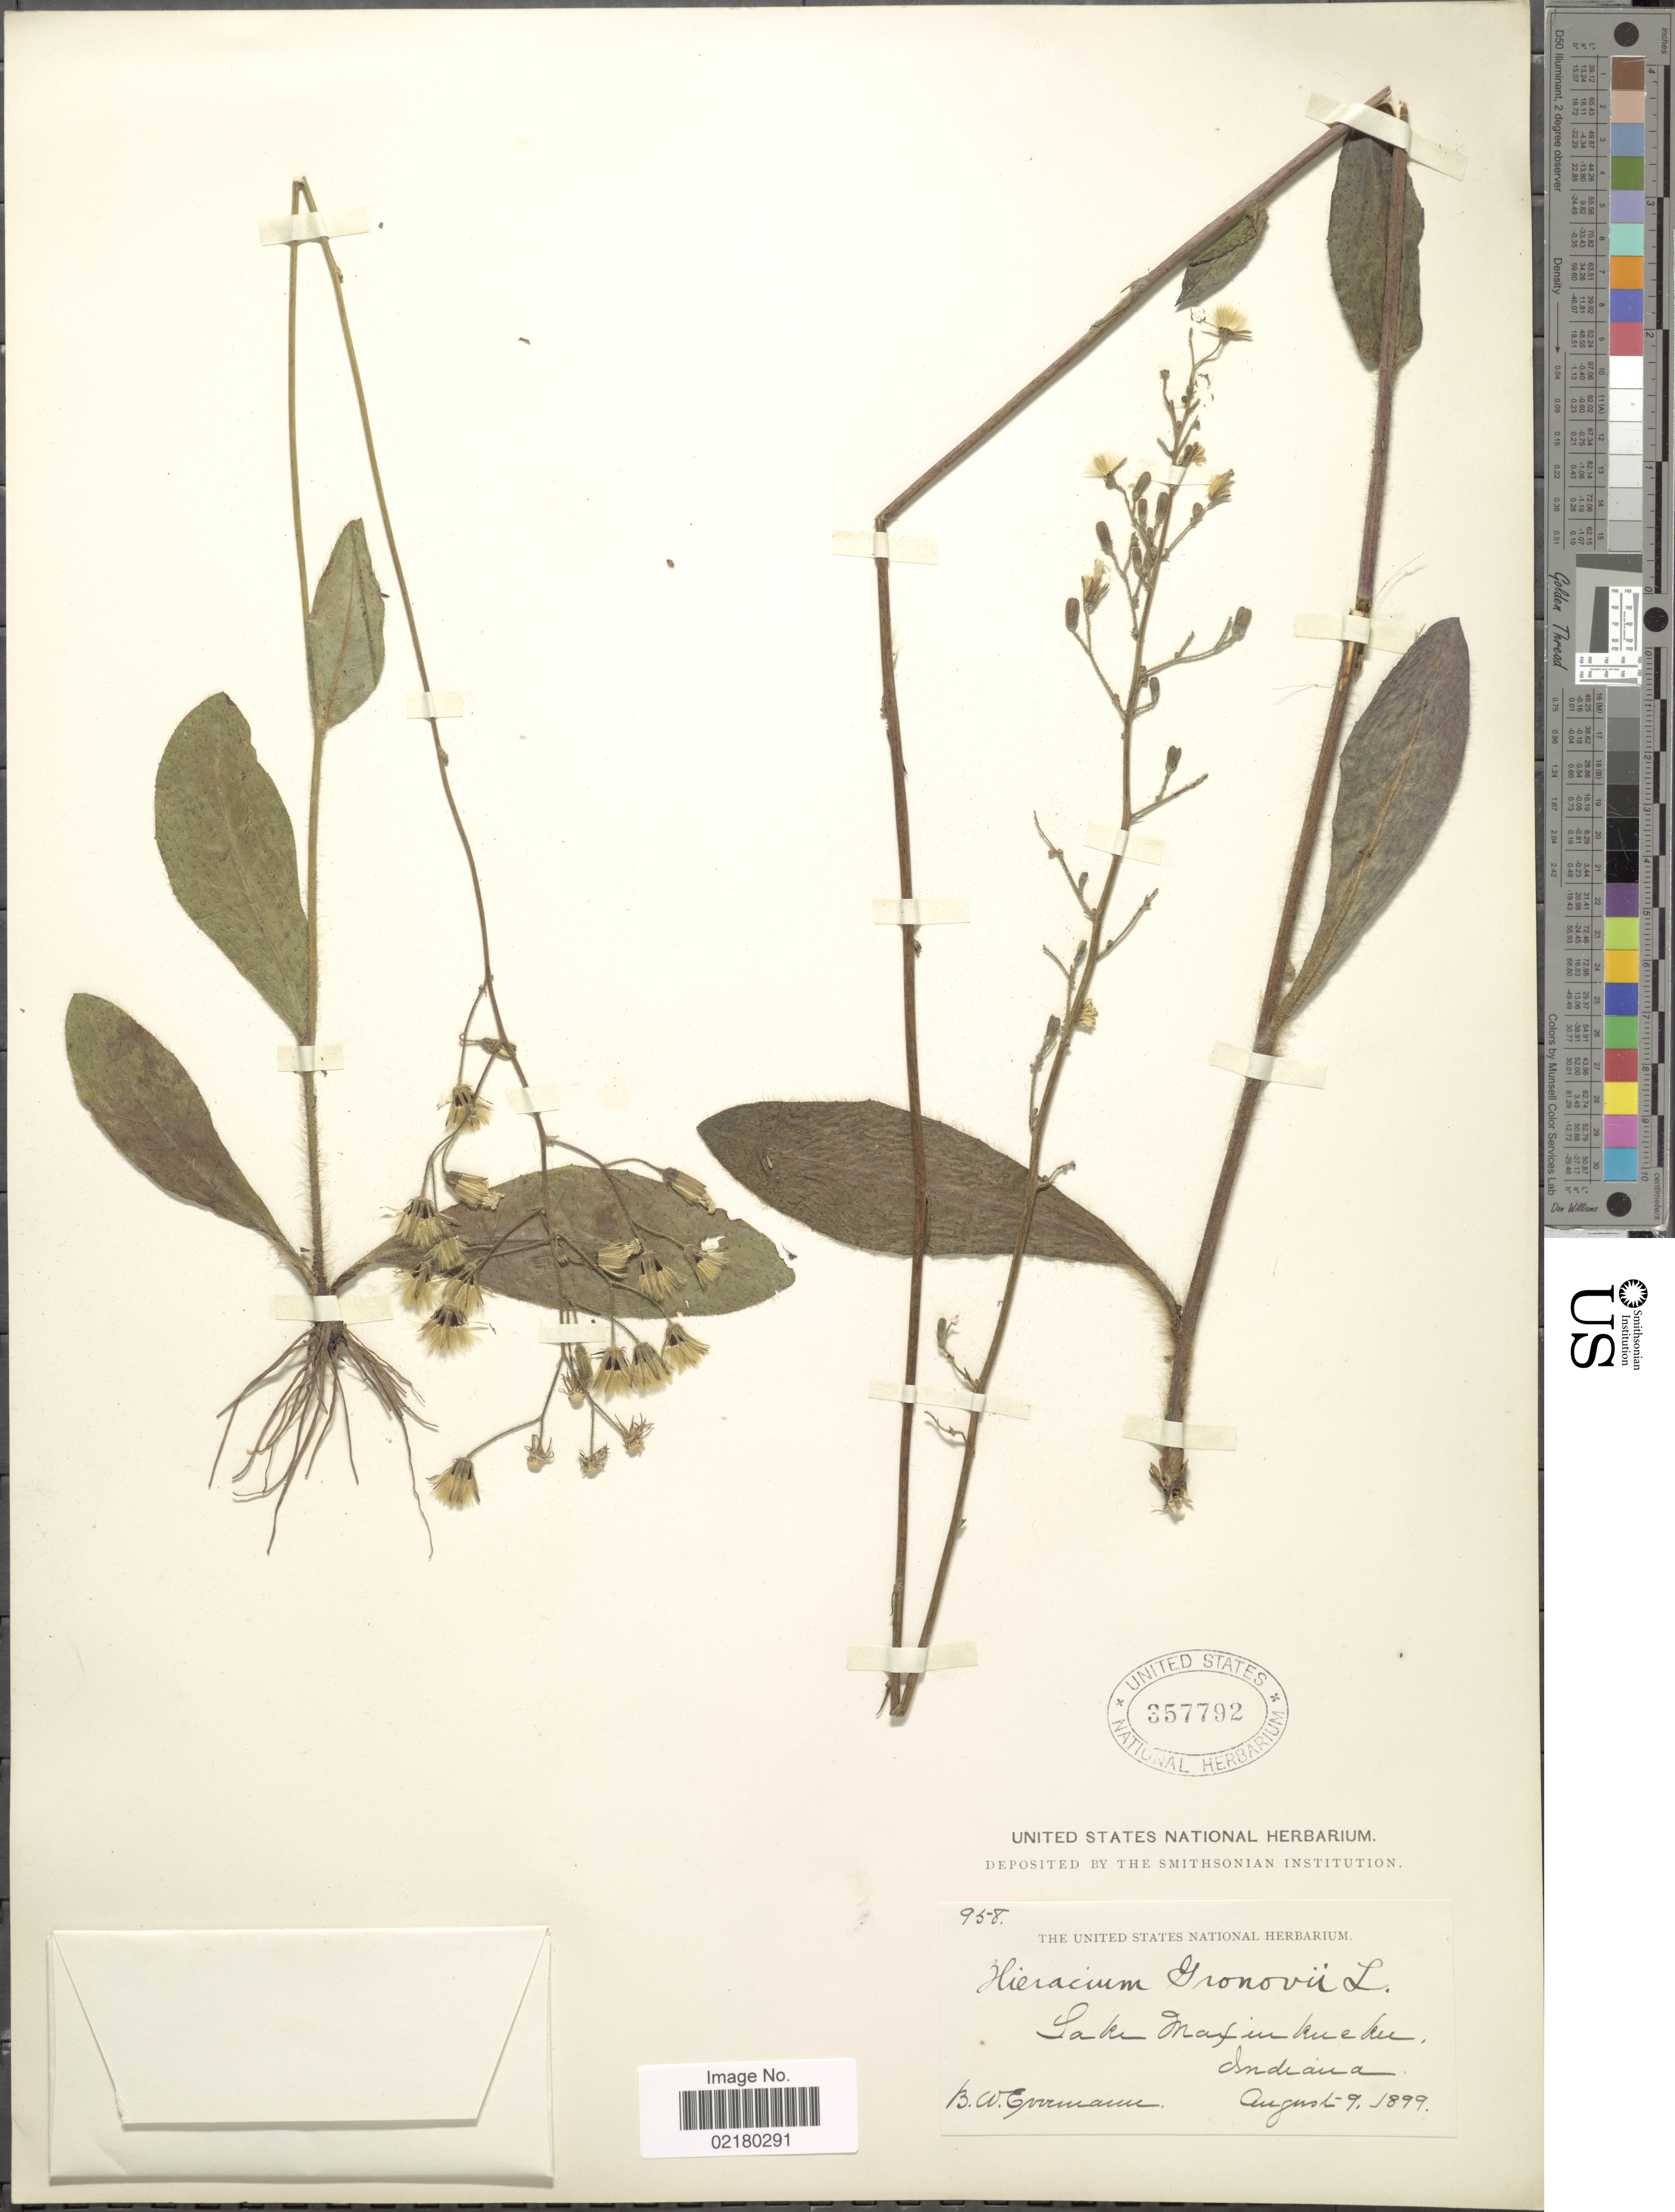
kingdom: Plantae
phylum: Tracheophyta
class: Magnoliopsida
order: Asterales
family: Asteraceae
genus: Hieracium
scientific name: Hieracium gronovii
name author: L.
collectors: B. W. Evermann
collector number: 958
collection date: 1899-08-09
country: United States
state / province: Indiana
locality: Lake Maxinkuckee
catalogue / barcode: US 357792